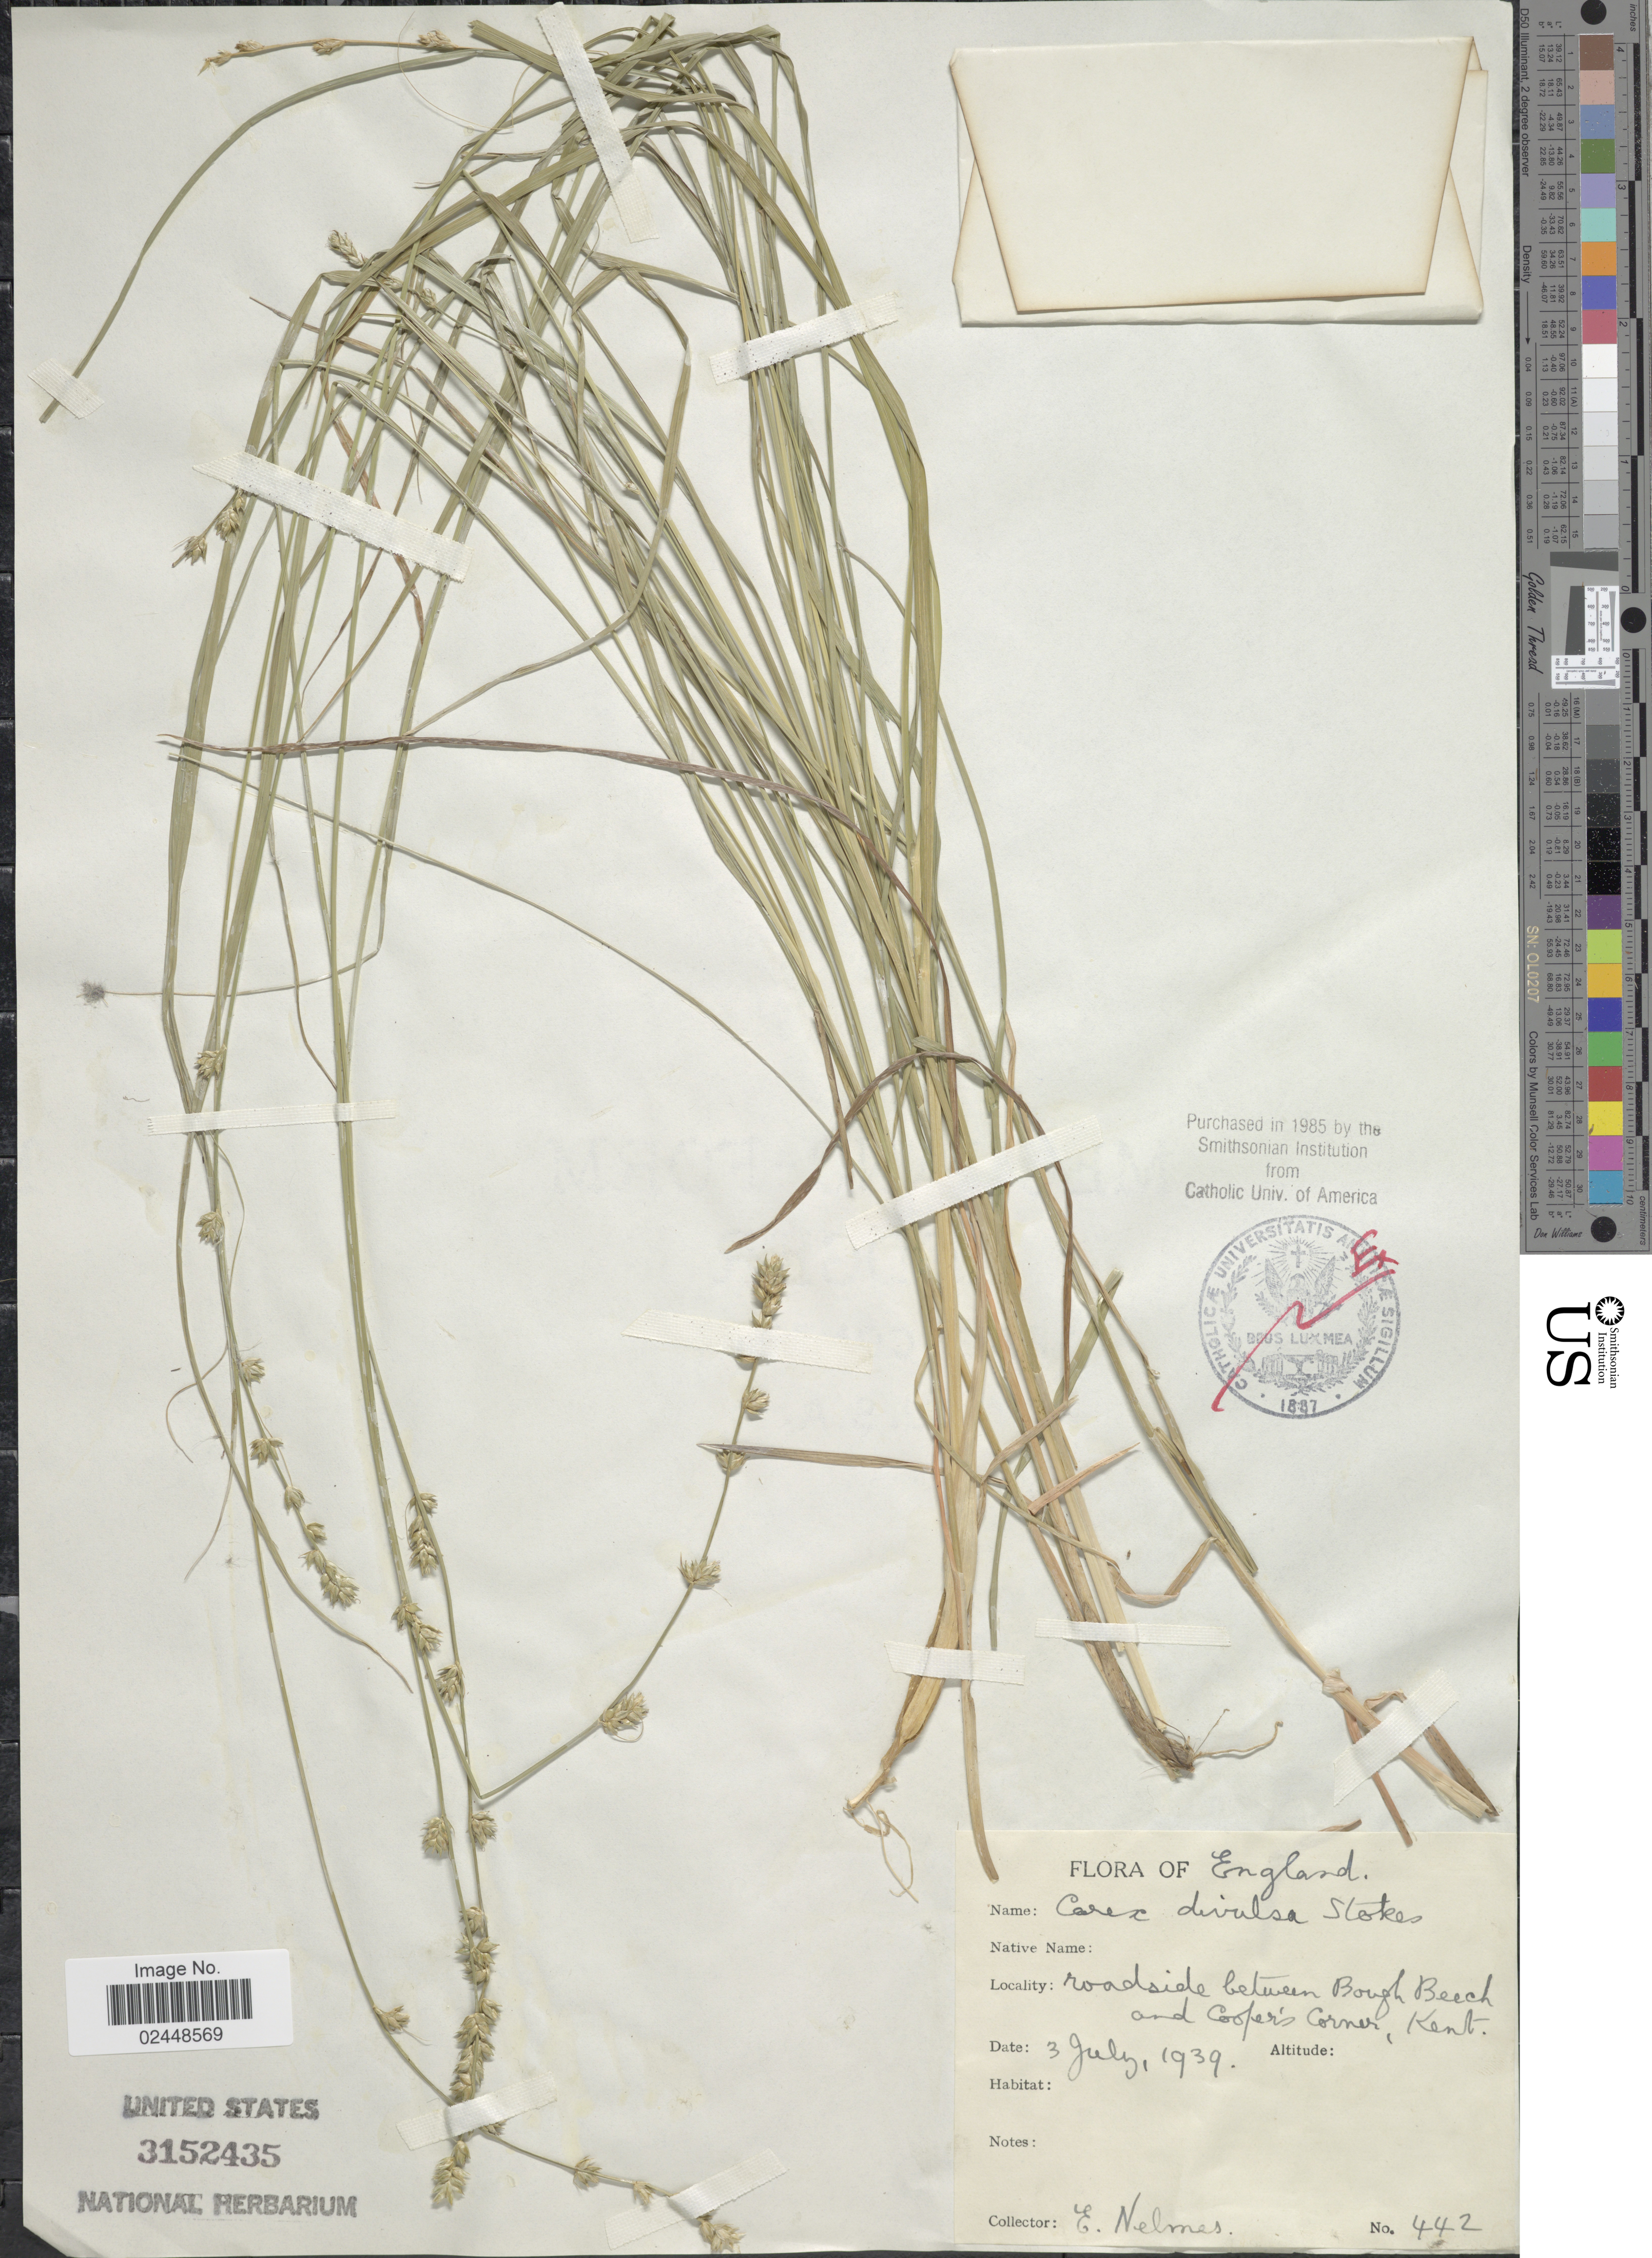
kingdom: Plantae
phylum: Tracheophyta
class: Liliopsida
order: Poales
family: Cyperaceae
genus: Carex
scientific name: Carex divulsa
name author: Stokes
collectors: E. Nelmes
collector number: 442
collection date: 1939-07-03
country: United Kingdom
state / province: England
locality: Roadside between Bough Beech and Cooper's Corner, Kent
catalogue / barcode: US 3152435